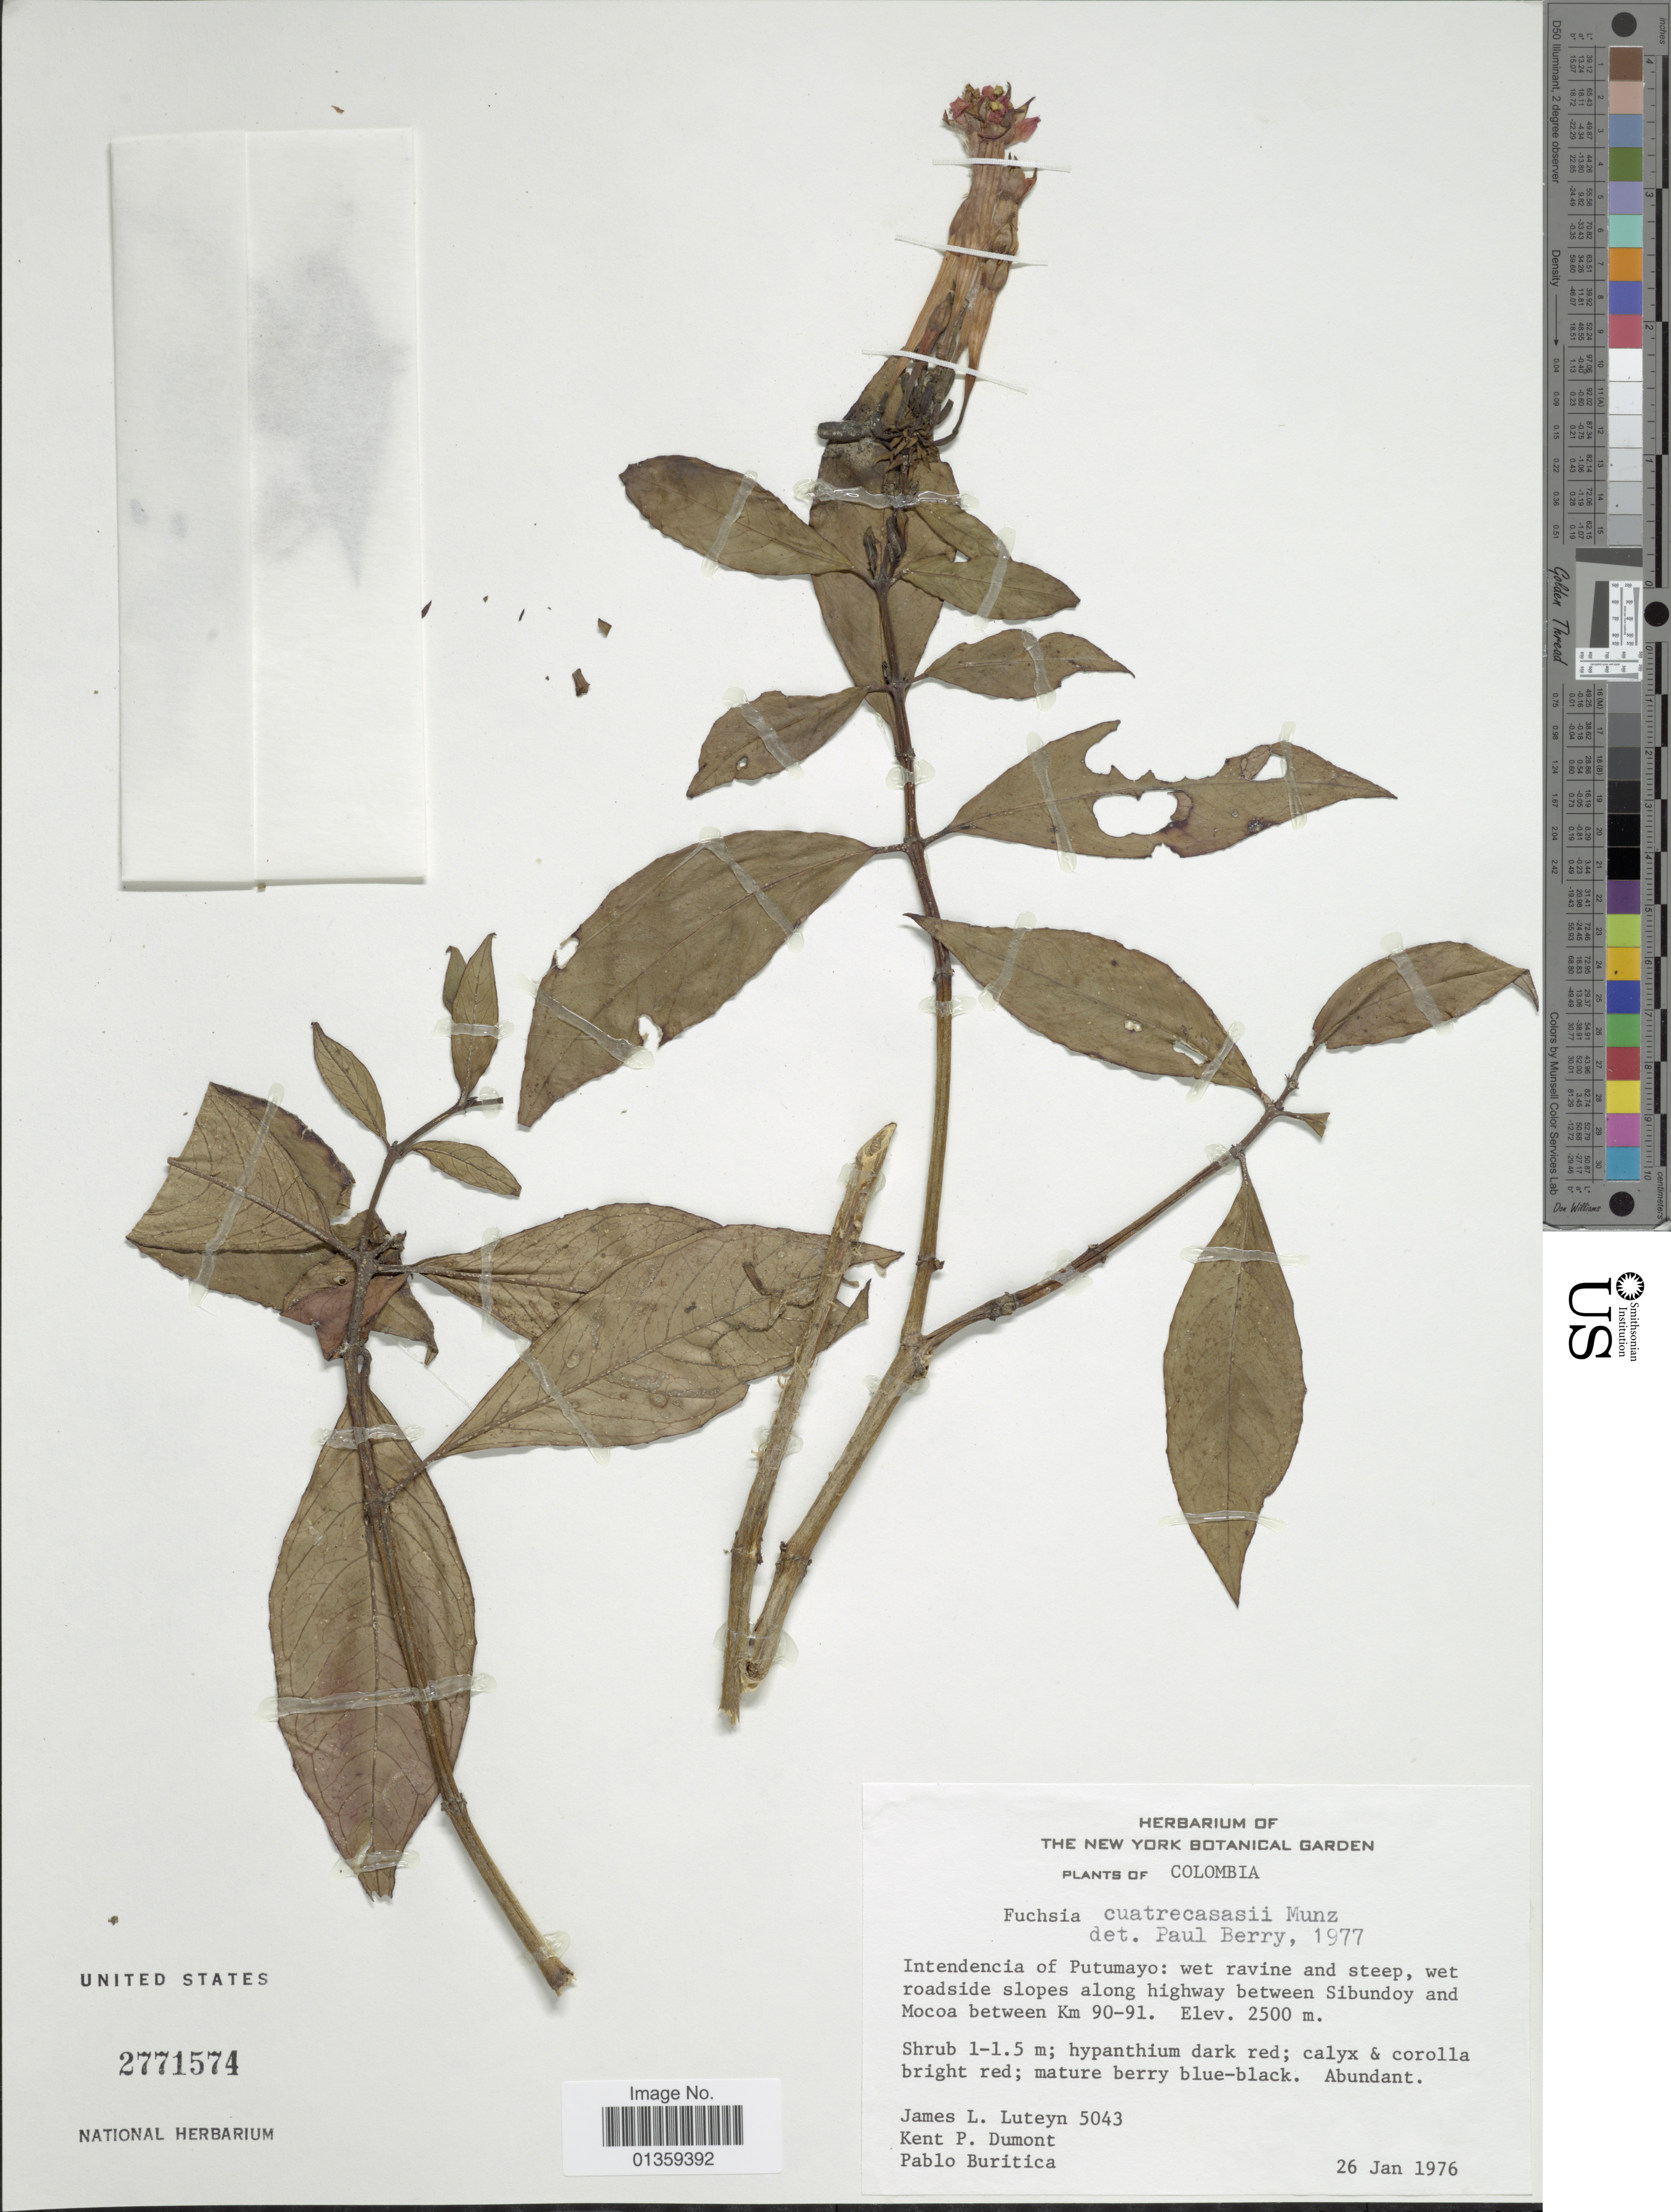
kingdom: Plantae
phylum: Tracheophyta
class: Magnoliopsida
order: Myrtales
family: Onagraceae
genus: Fuchsia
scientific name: Fuchsia cuatrecasasii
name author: Munz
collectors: J. L. Luteyn, K. P. Dumont & P. Buritica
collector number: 5043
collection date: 1976-01-26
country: Colombia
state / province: Putumayo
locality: Wet ravine and steep, wet roadside slopes along highway between Sibundoy and Mocoa between Km 90-91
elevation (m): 2500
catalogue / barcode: US 2771574